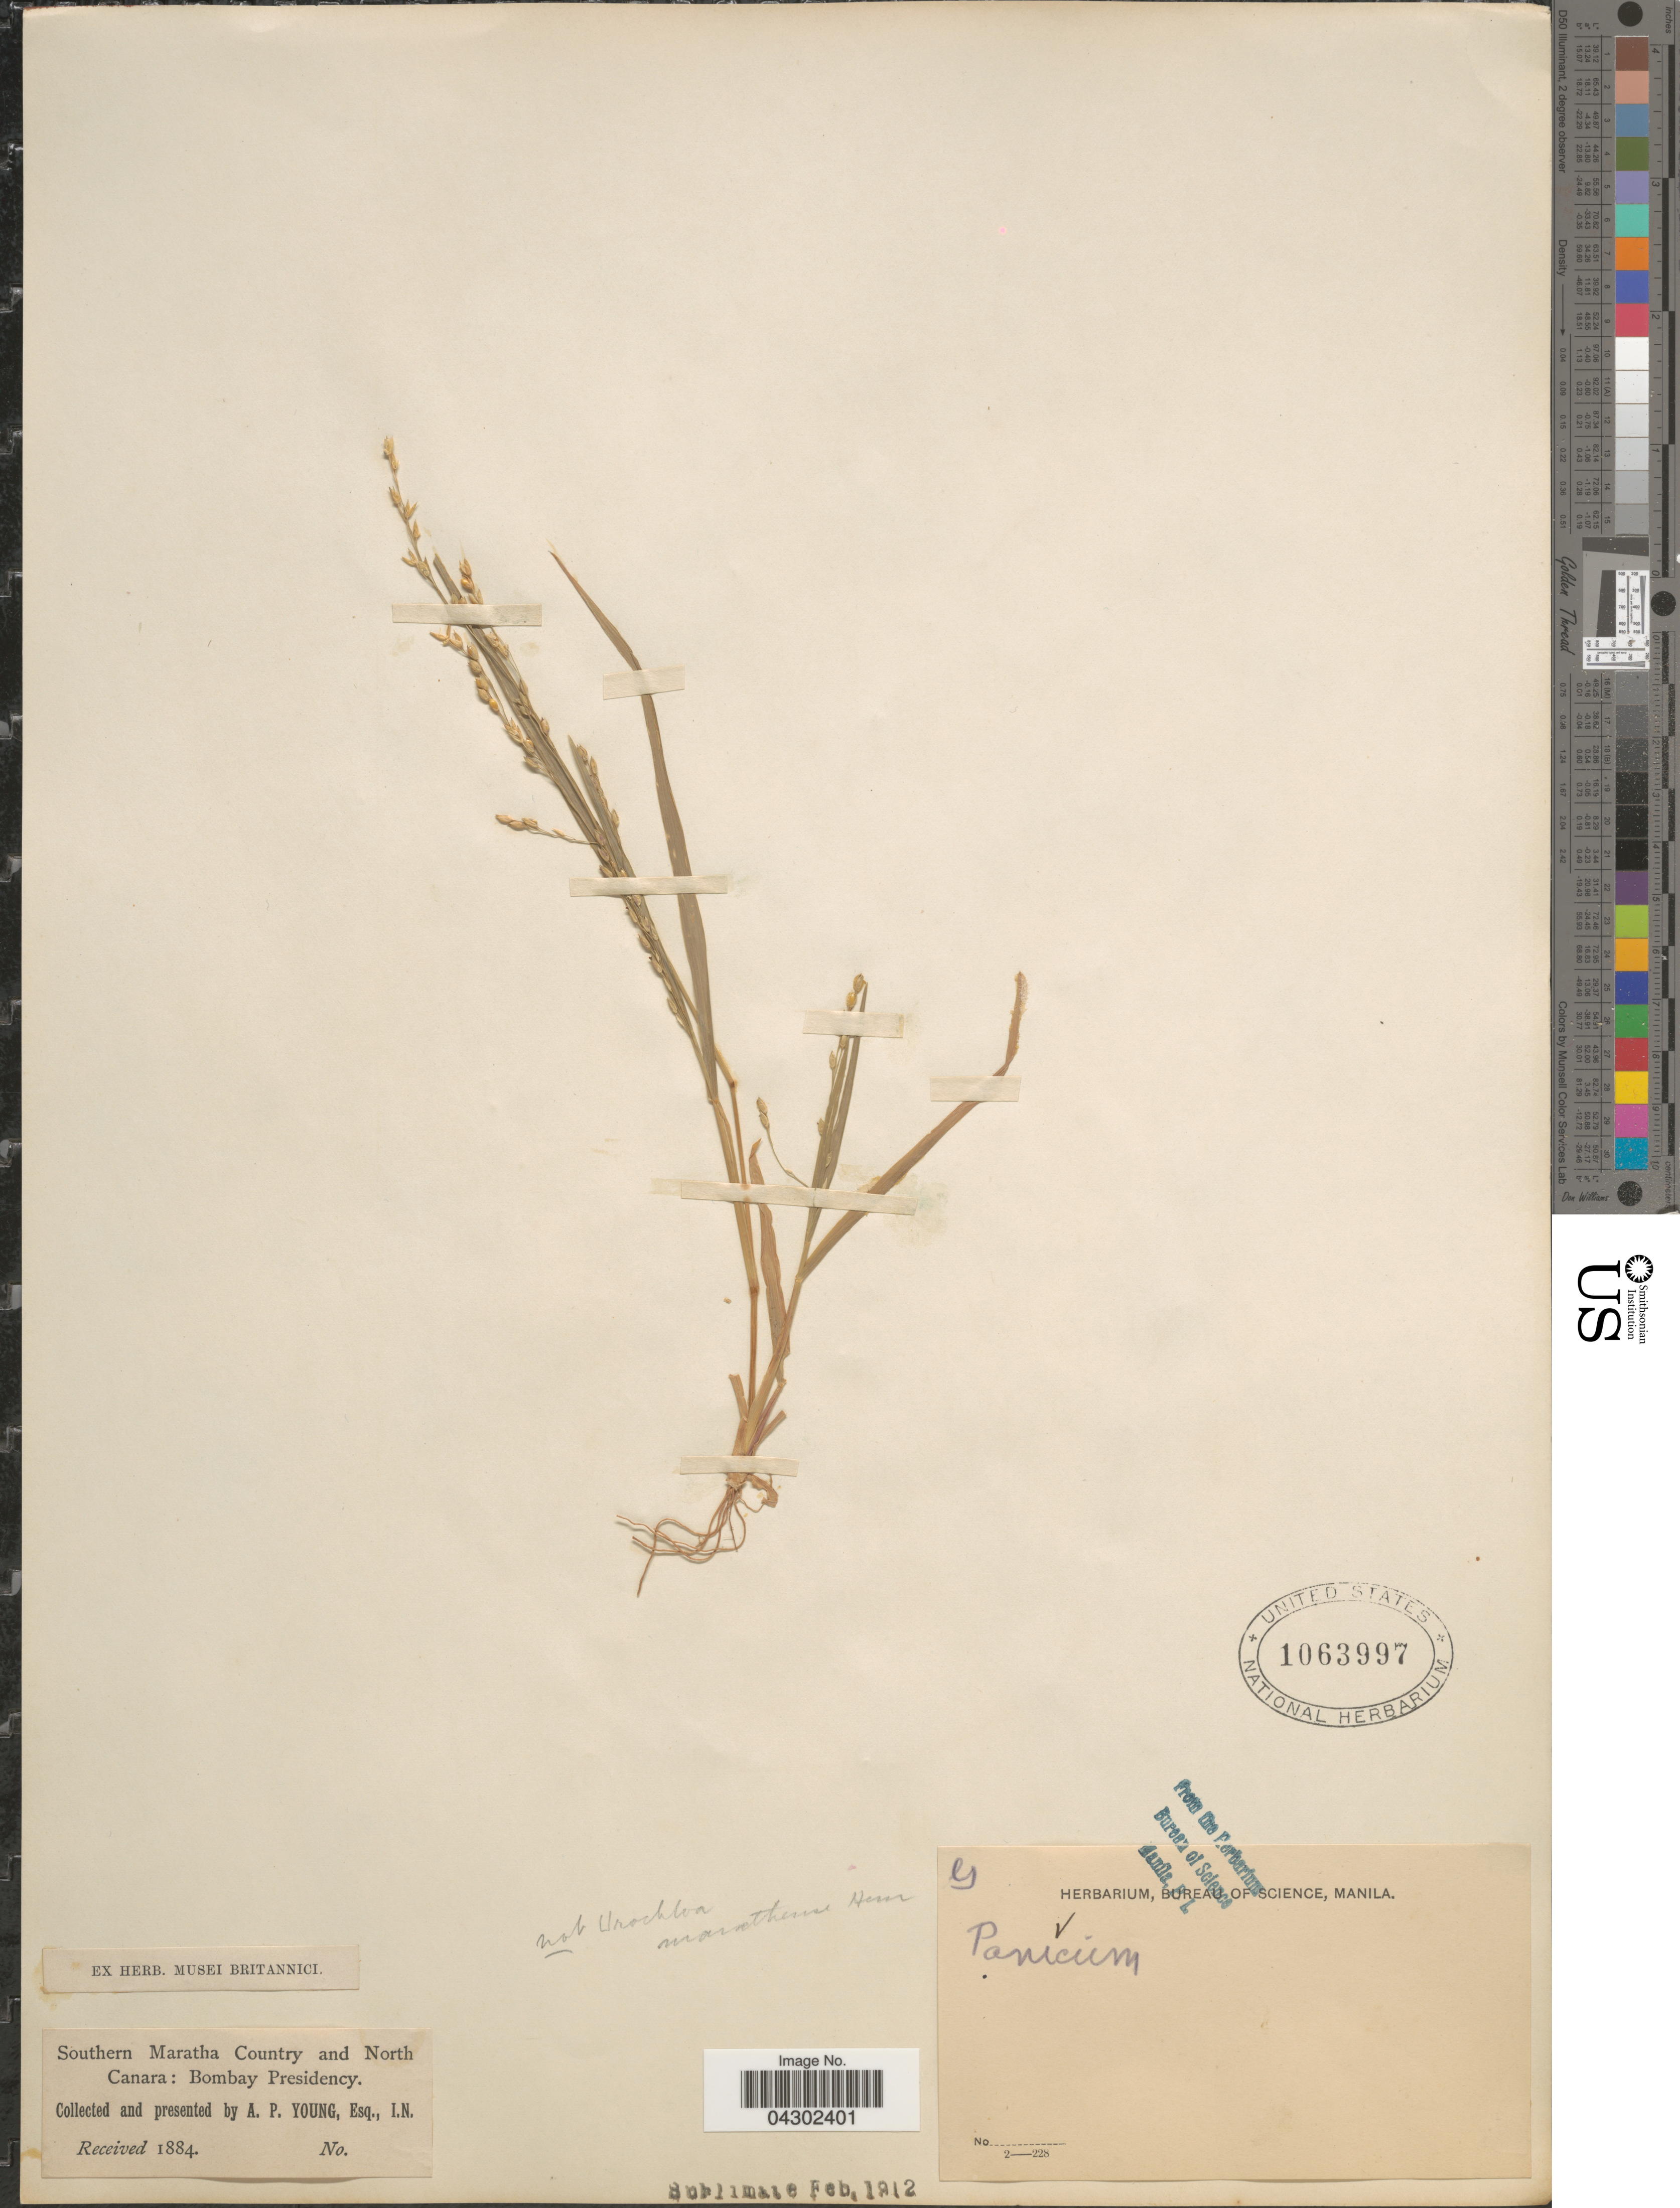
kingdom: Plantae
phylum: Tracheophyta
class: Liliopsida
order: Poales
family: Poaceae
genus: Panicum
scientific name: Panicum sp.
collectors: A. Young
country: India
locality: Southern Maratha County and North Canara: Bombay Presidency.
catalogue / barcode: US 1063997